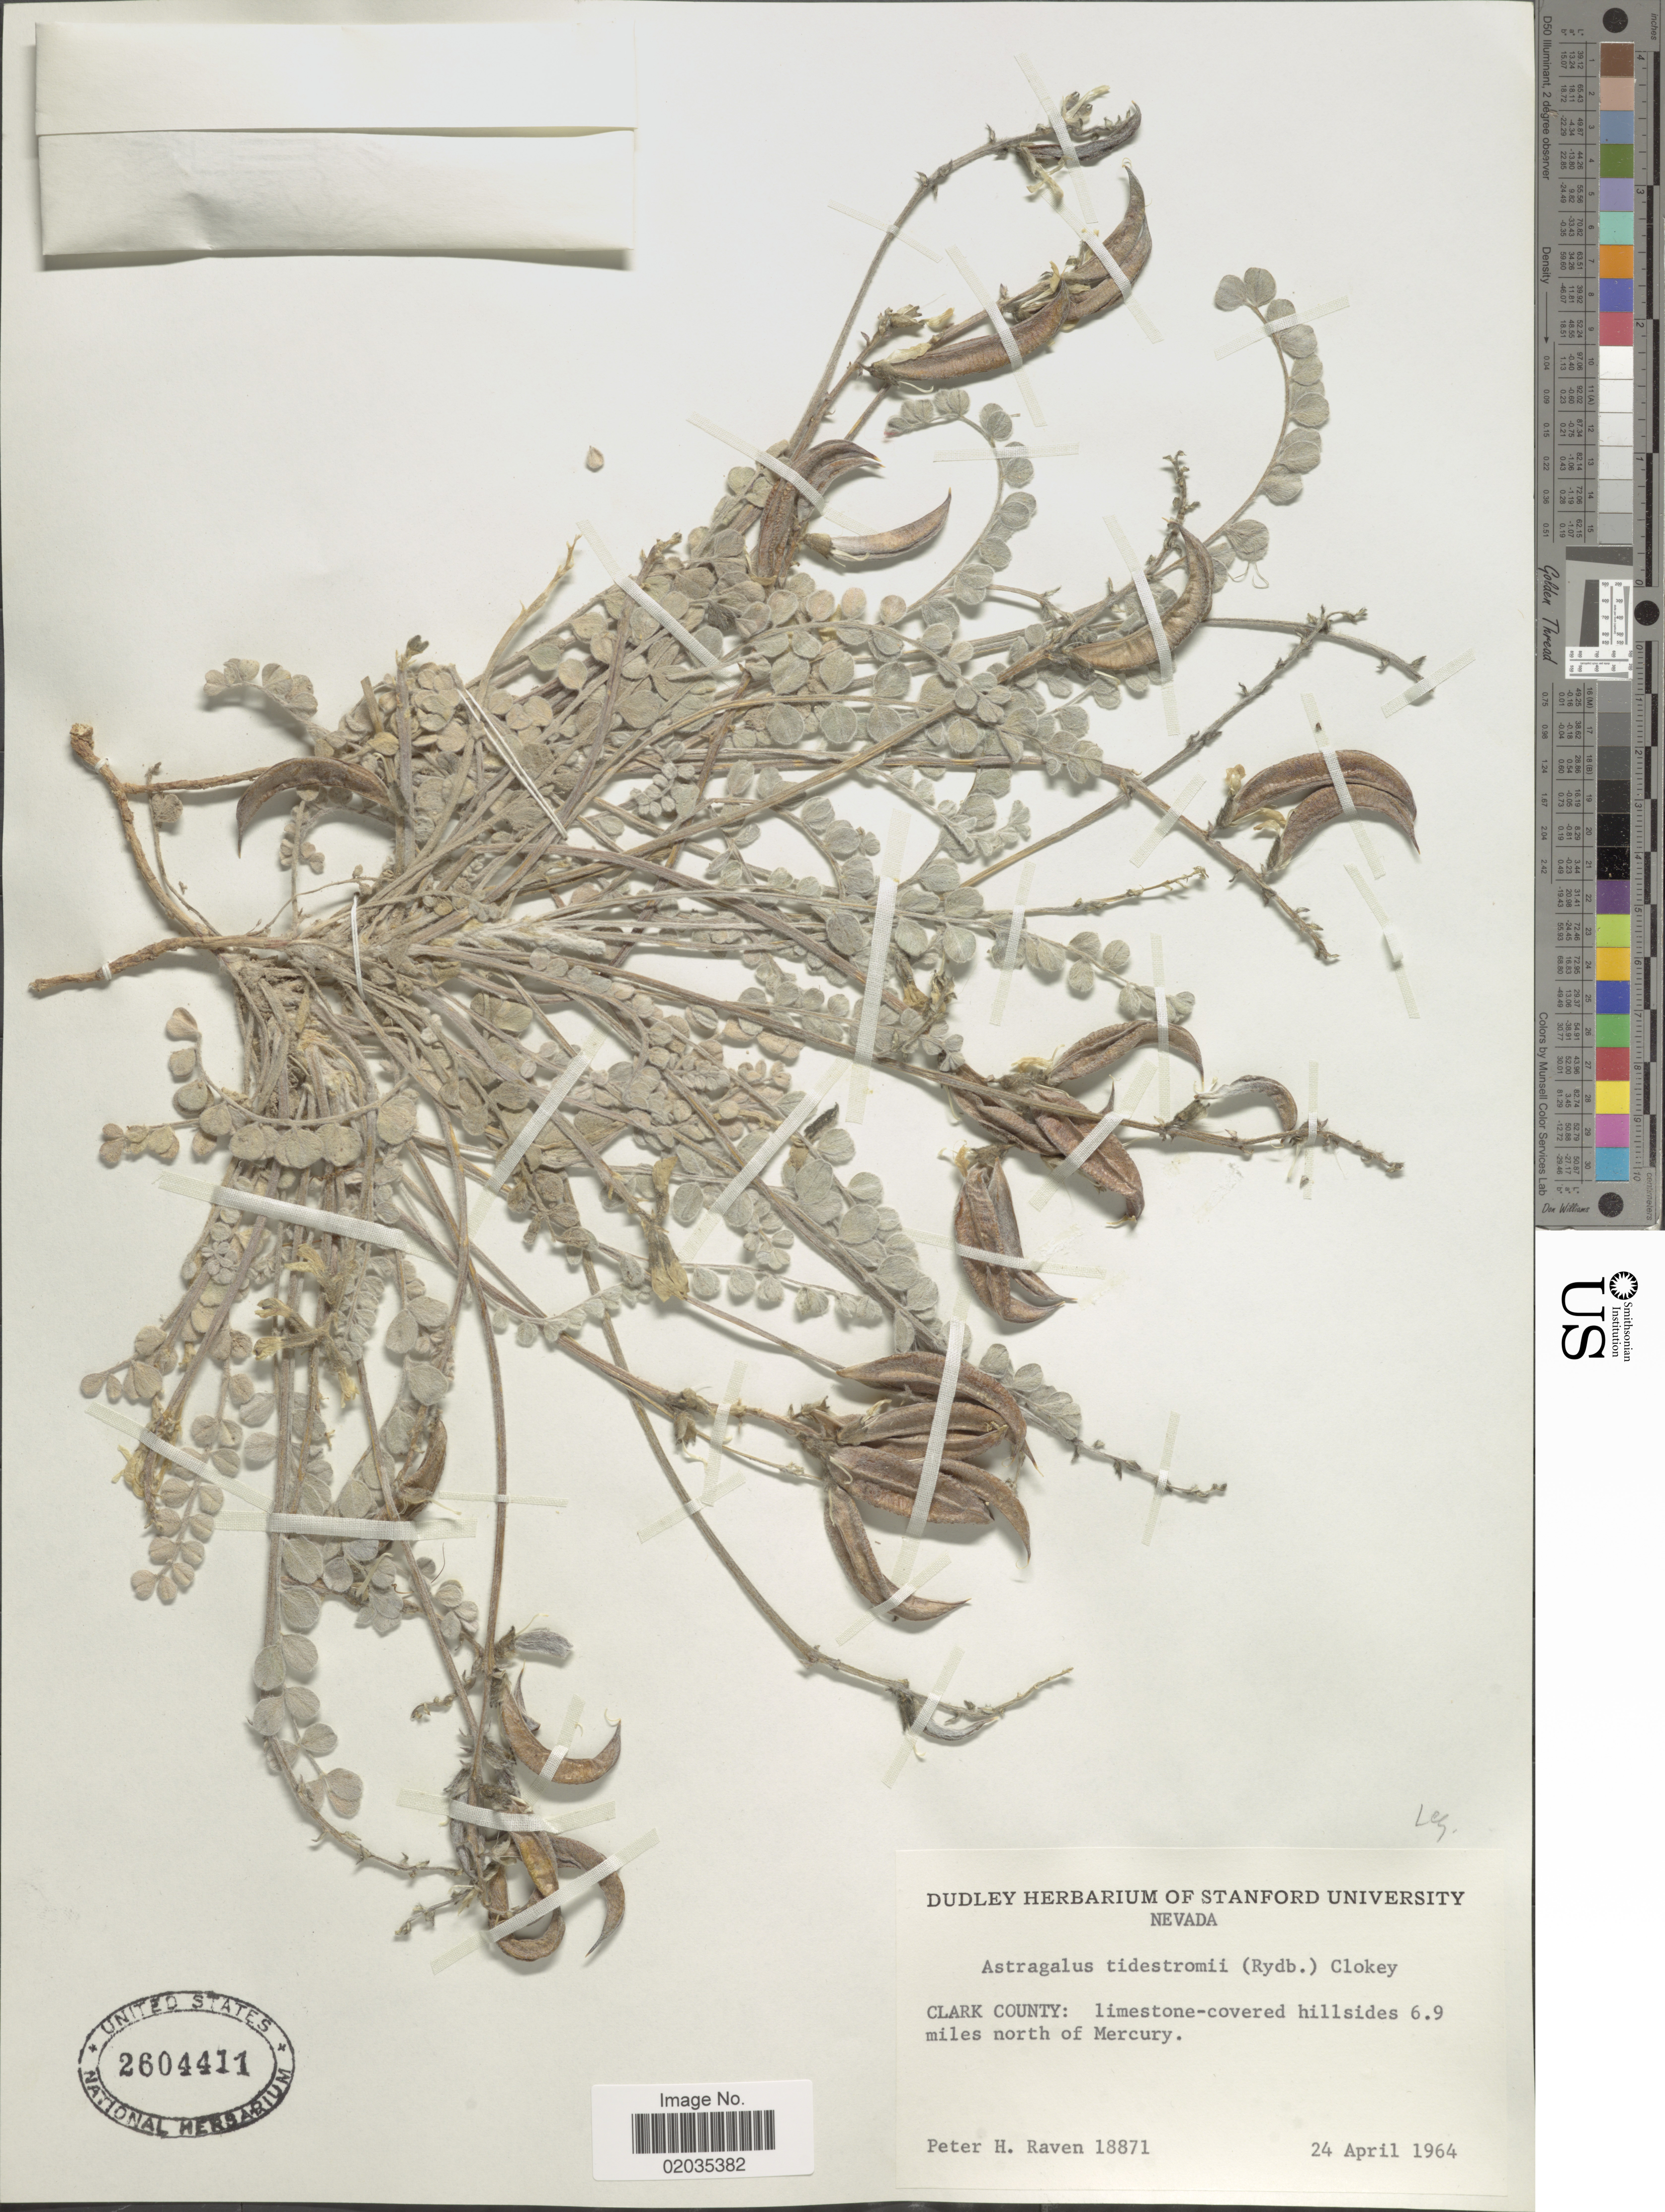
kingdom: Plantae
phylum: Tracheophyta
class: Magnoliopsida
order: Fabales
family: Fabaceae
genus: Astragalus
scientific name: Astragalus tidestromii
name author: (Rydb.) Clokey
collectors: P. Raven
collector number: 18871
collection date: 1964-04-24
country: United States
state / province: Nevada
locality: Clark County: 6.9 miles north of Mercury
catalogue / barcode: US 2604411